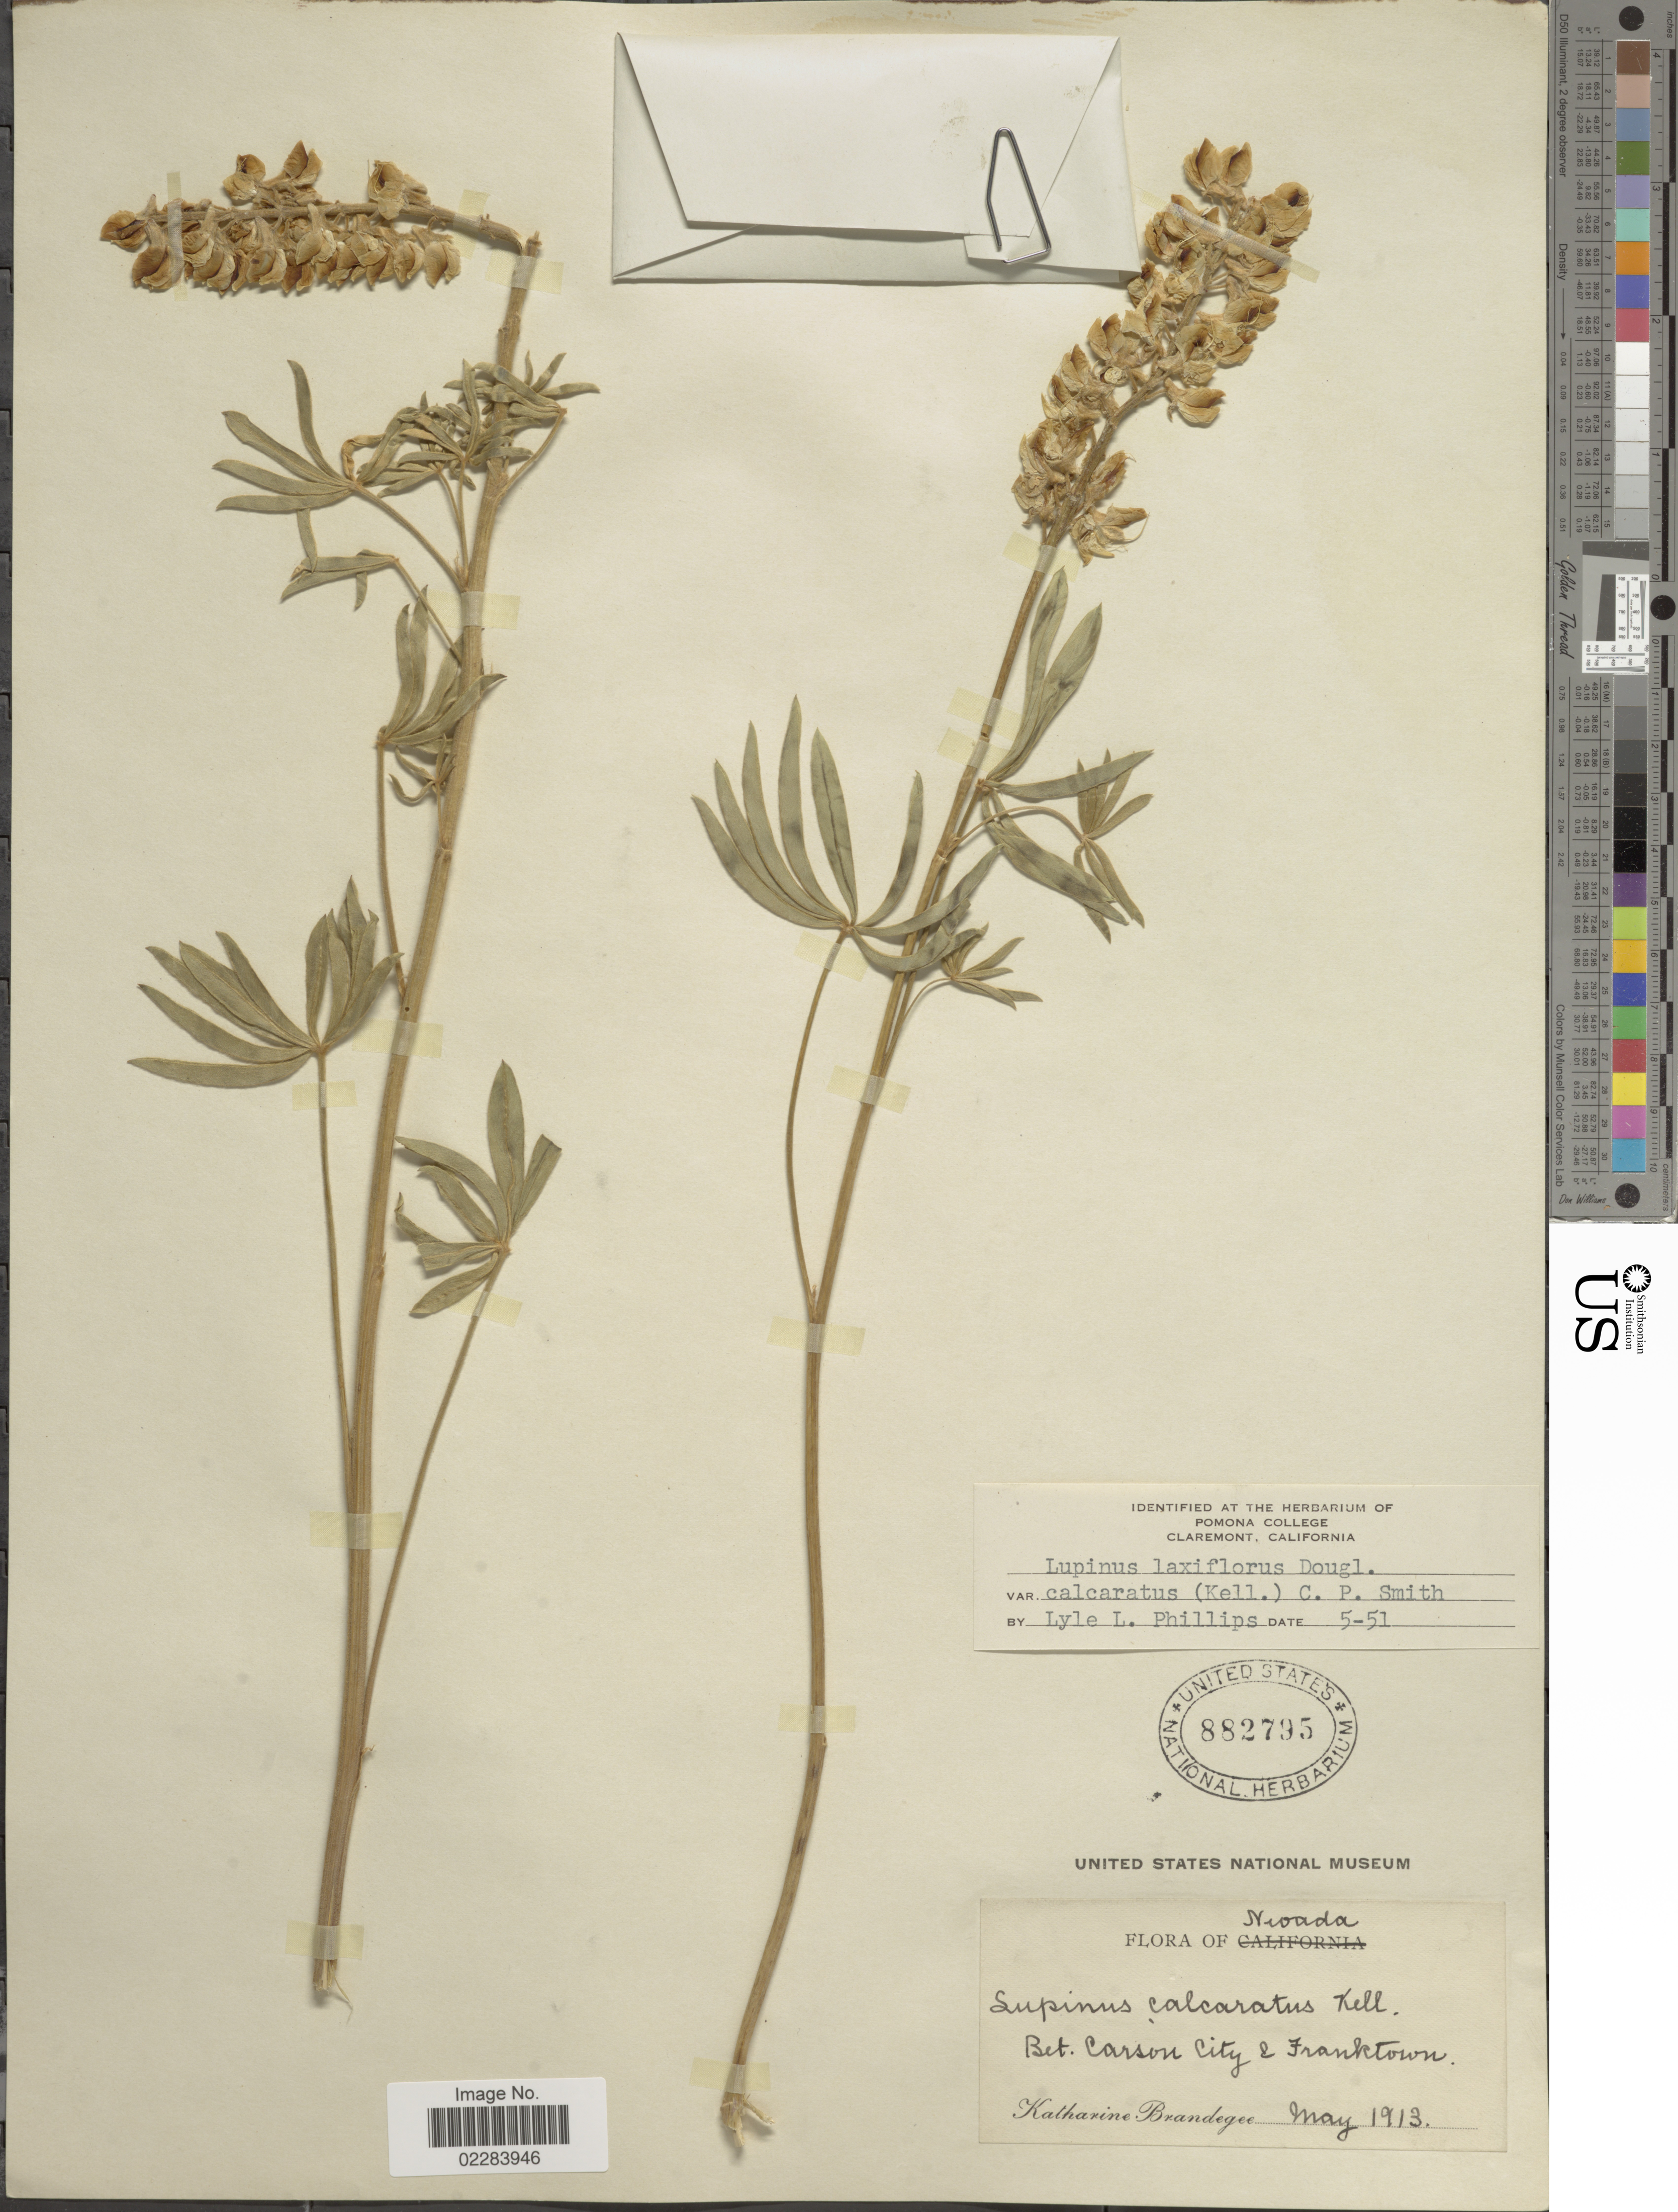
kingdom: Plantae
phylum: Tracheophyta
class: Magnoliopsida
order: Fabales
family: Fabaceae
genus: Lupinus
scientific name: Lupinus arbustus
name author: Lindl.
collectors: M. K. Brandegee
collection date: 1913-05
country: United States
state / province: Nevada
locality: Bet. Carson City & Franktown.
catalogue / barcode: US 882795